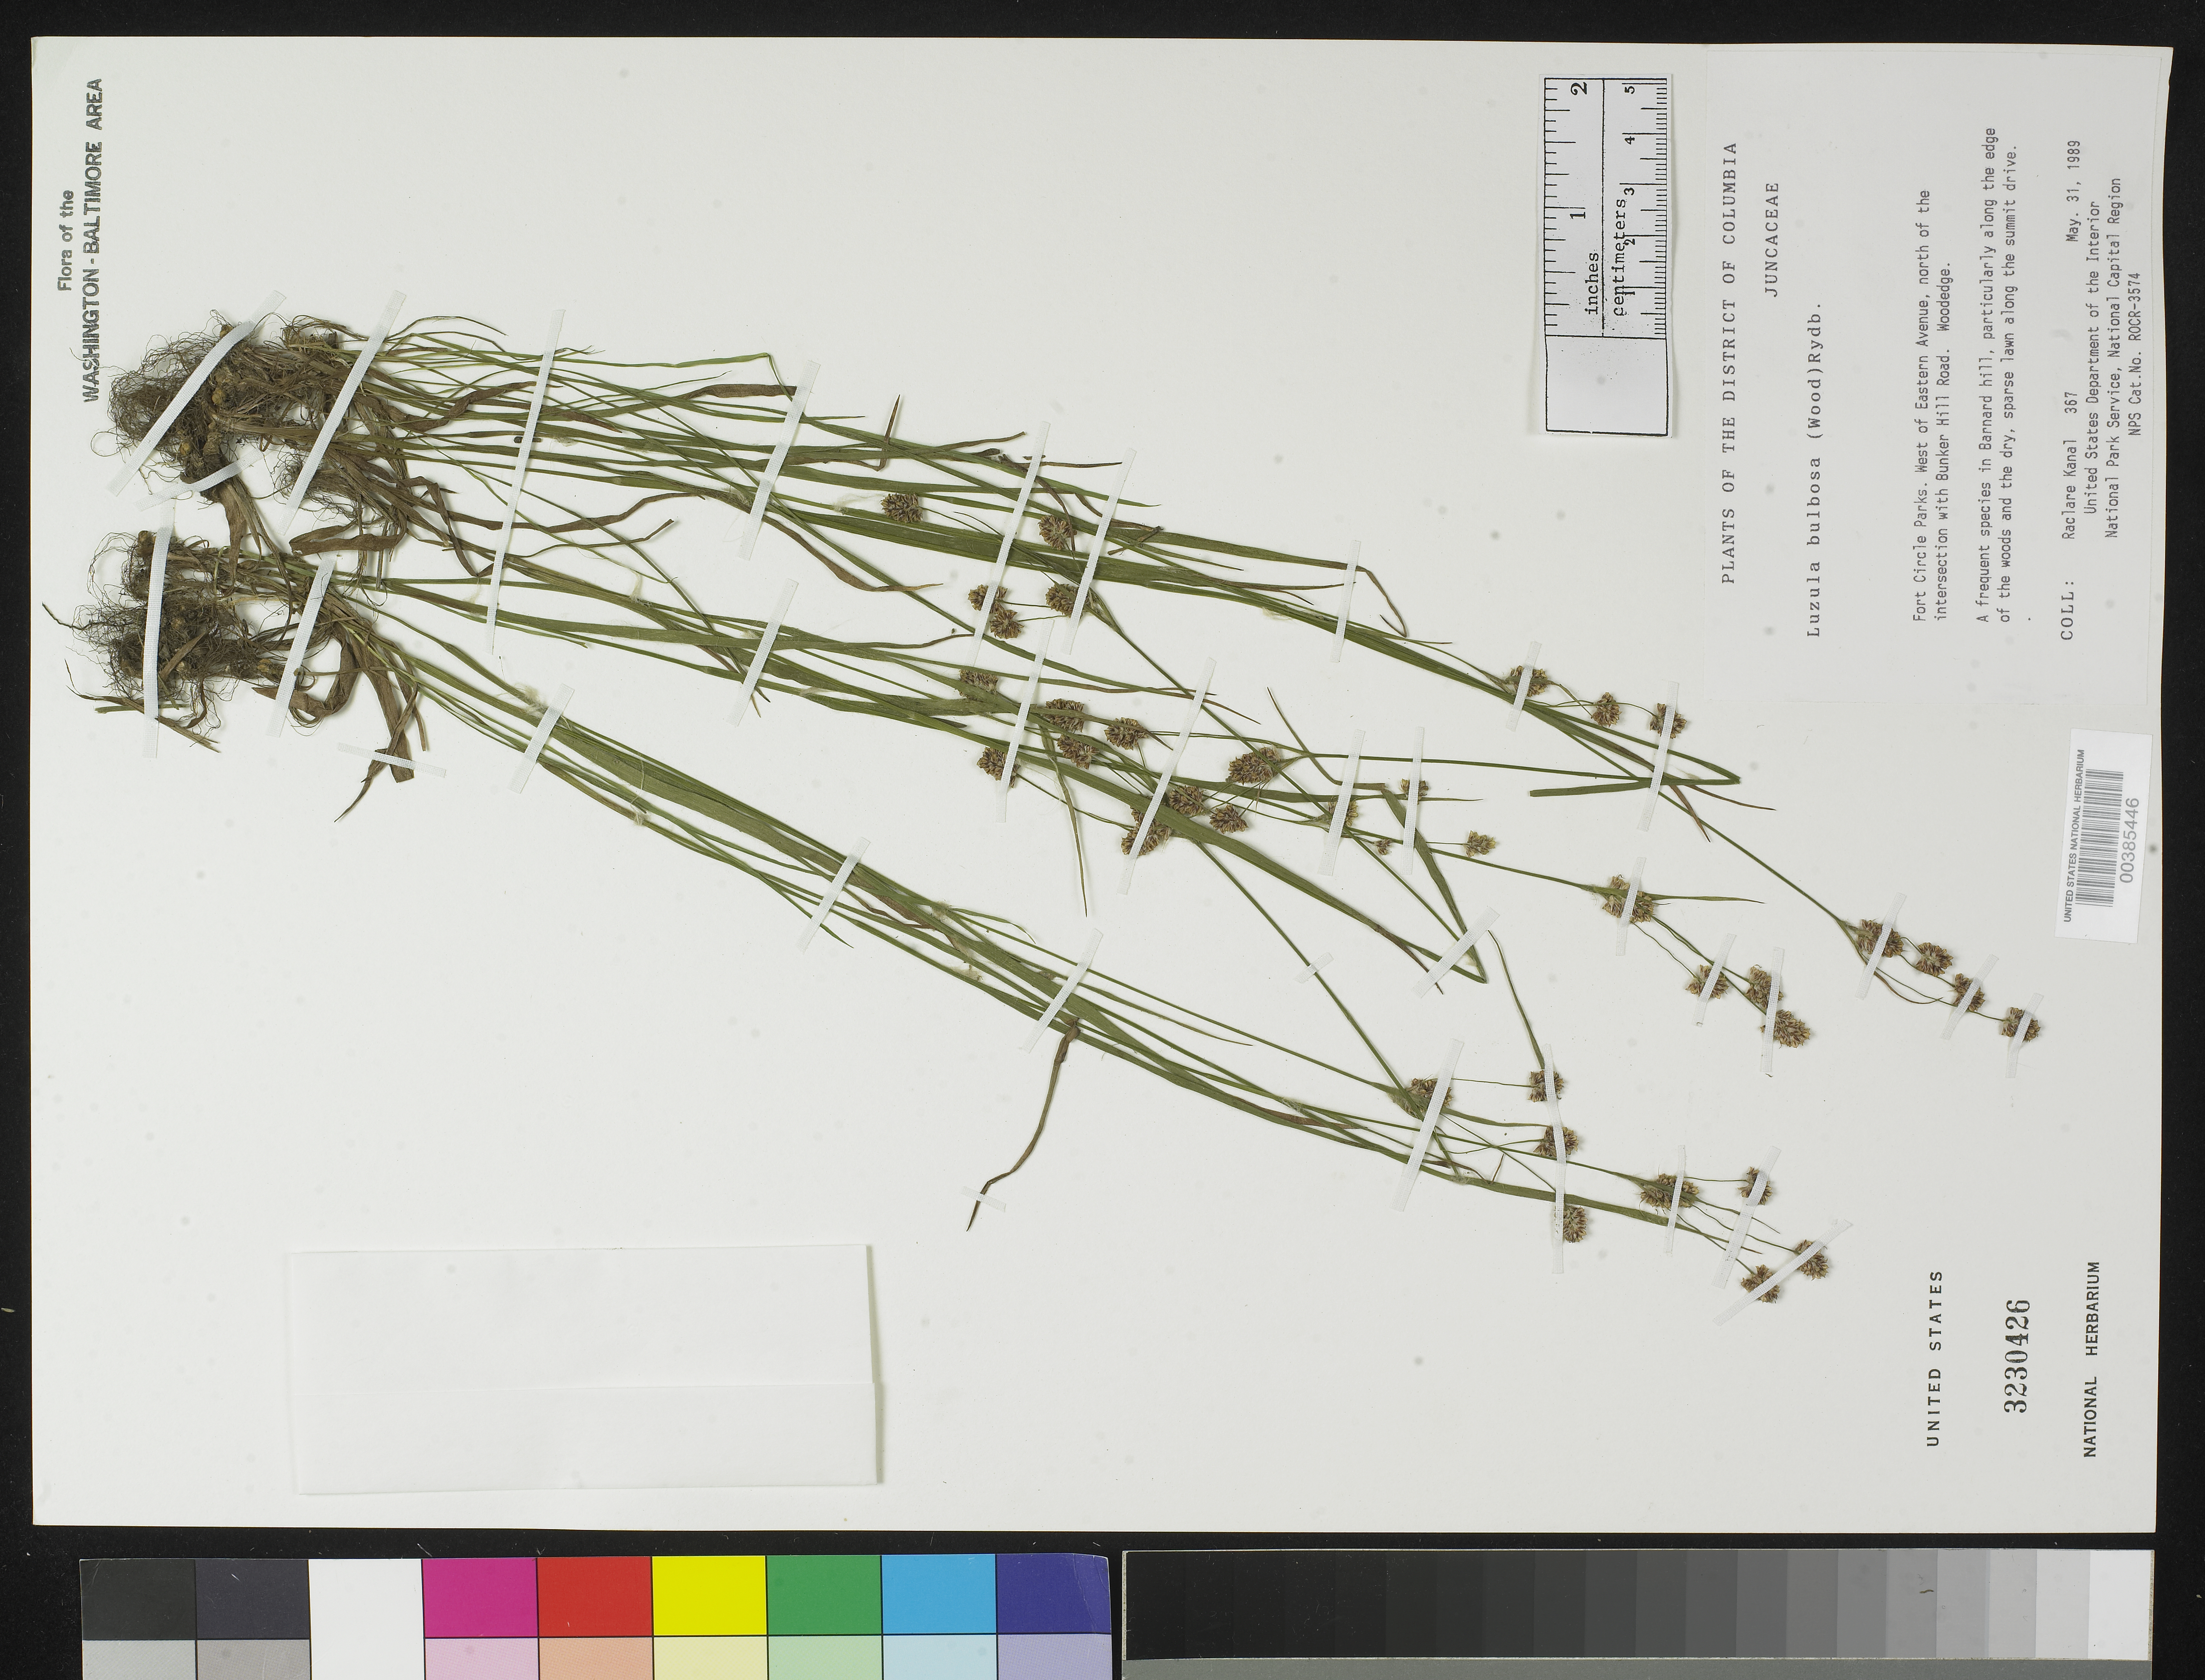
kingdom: Plantae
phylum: Tracheophyta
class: Liliopsida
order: Poales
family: Juncaceae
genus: Luzula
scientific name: Luzula bulbosa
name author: (Alph. Wood) Smyth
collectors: R. Kanal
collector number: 367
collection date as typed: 31 May 1989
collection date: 1989-05-31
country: United States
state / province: District of Columbia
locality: Fort Circle Parks, W of Eastern Ave Fort Circle Parks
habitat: Woodedge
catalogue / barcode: US 3230426